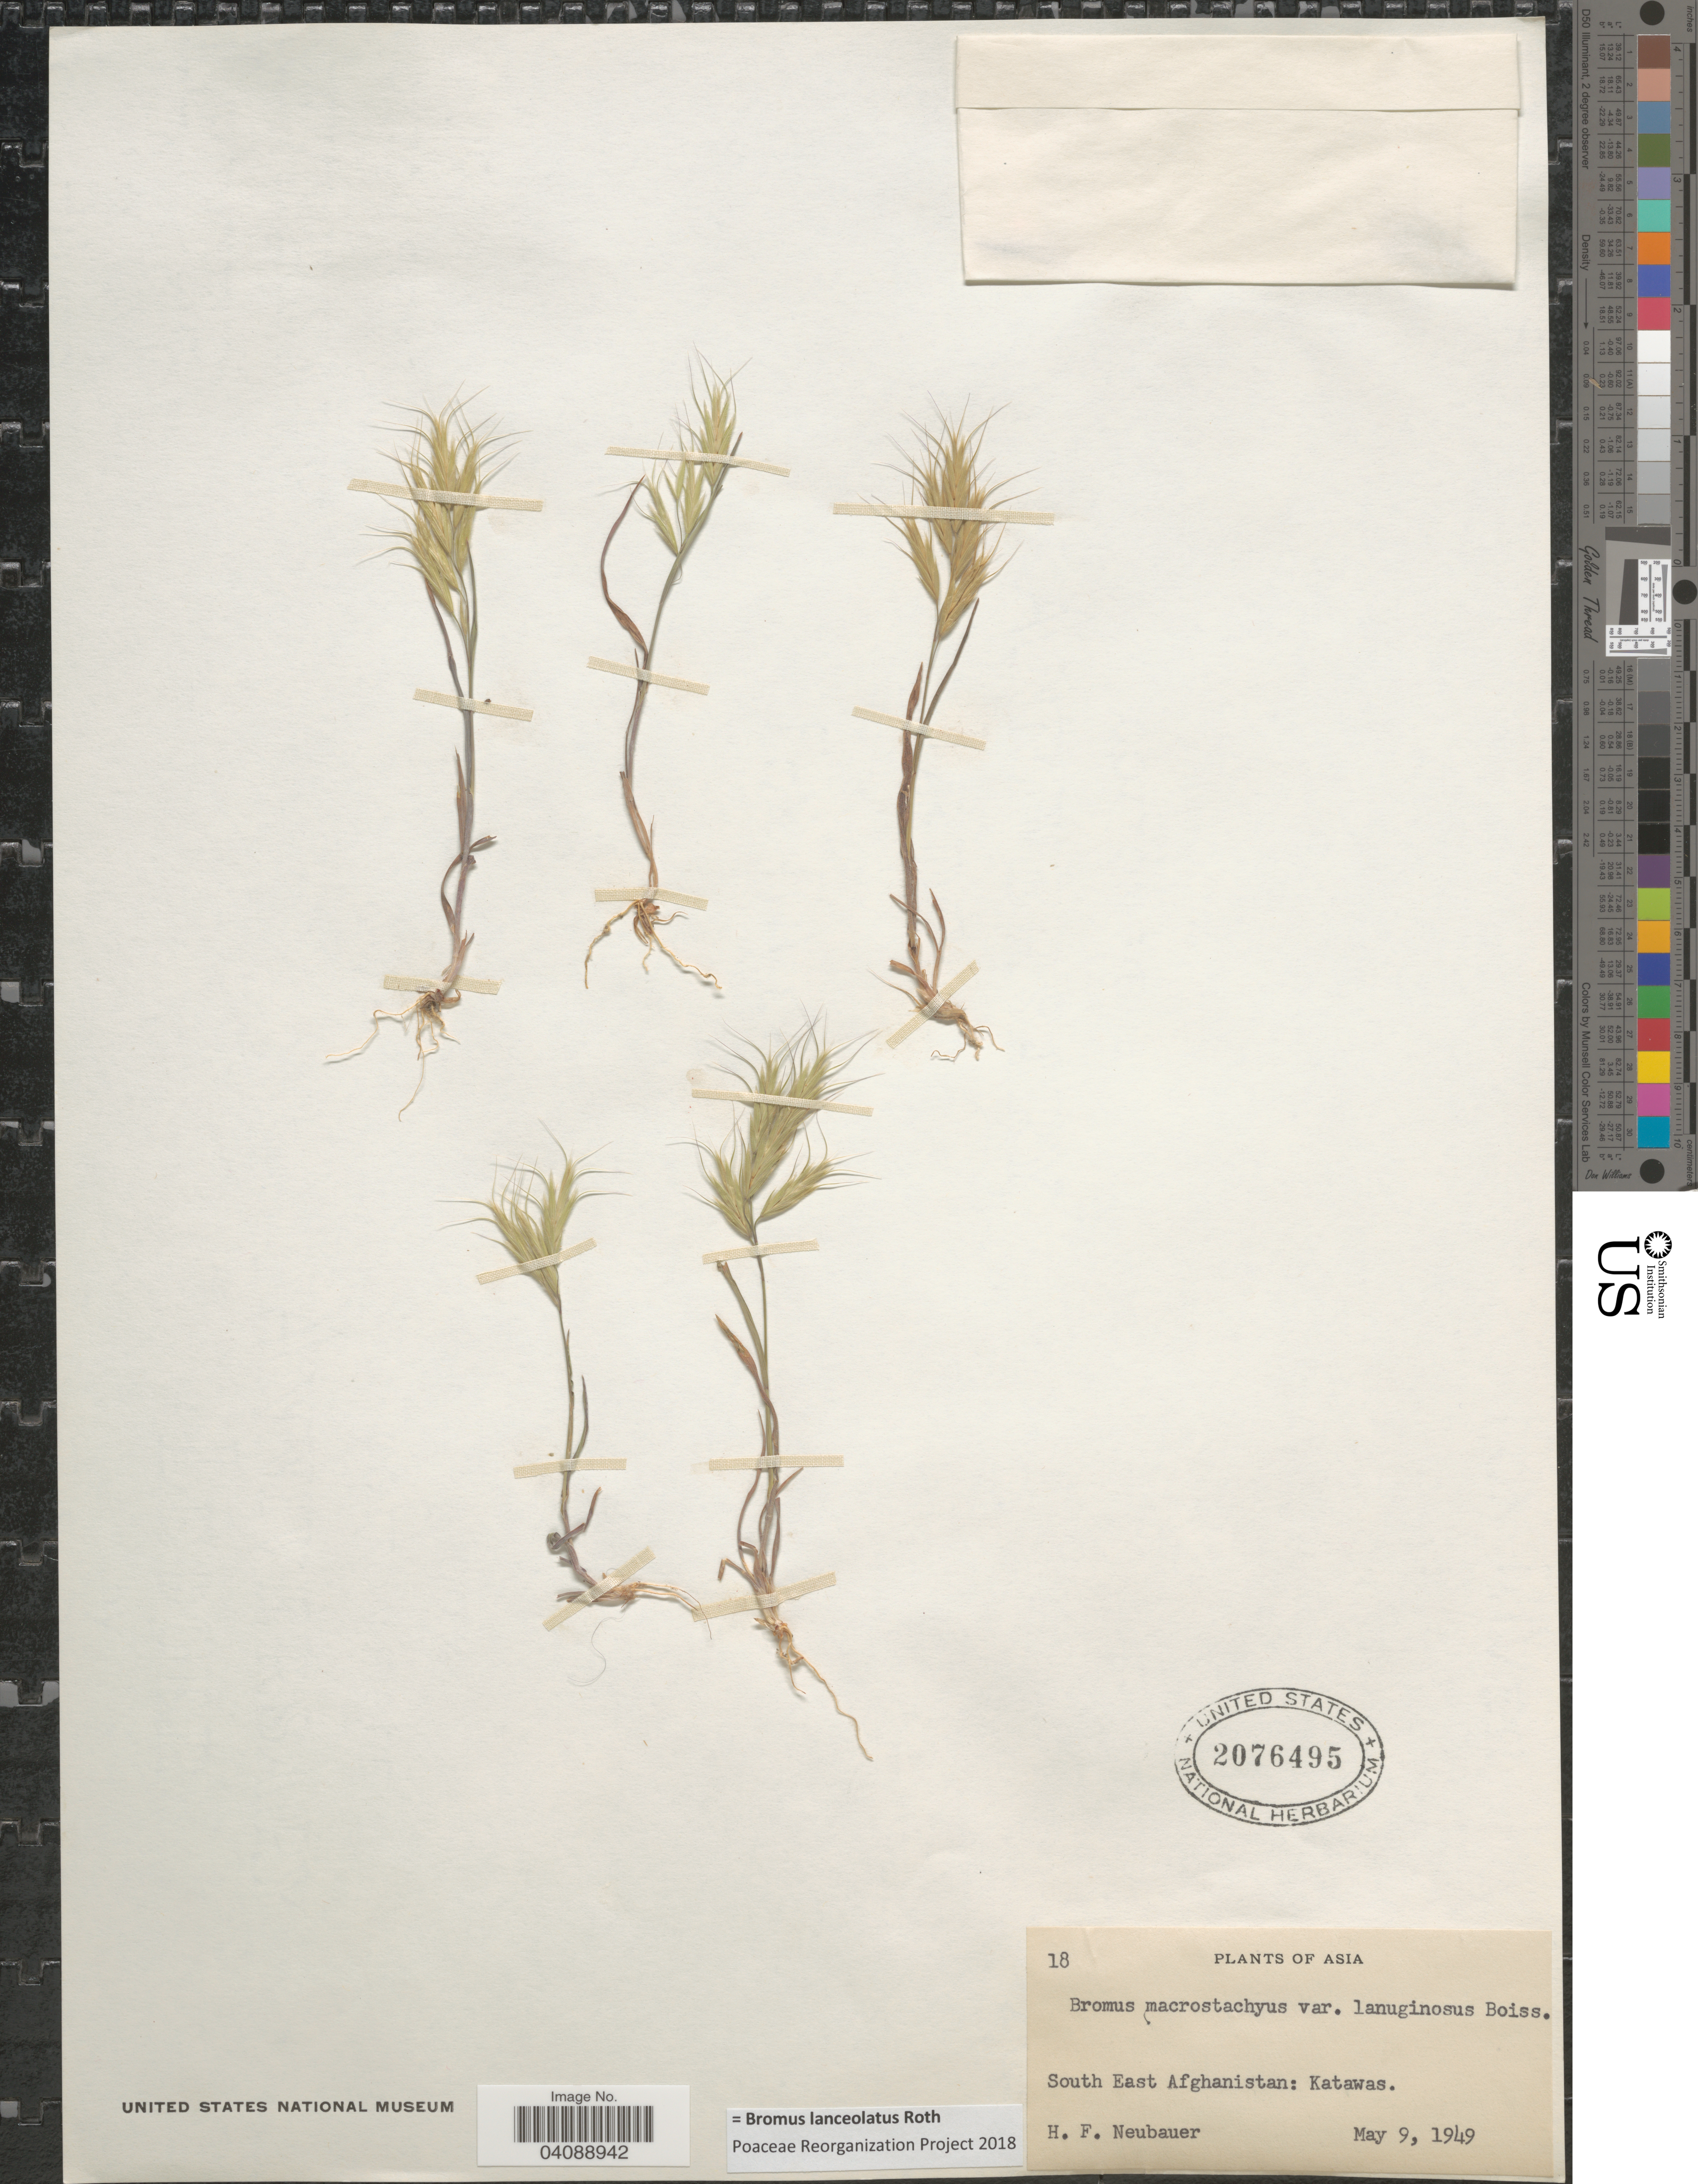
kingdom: Plantae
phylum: Tracheophyta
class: Liliopsida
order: Poales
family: Poaceae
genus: Bromus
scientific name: Bromus lanceolatus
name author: Roth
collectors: H. Neubauer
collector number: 18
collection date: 1949-05-09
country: Afghanistan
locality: South East Afghanistan: Katawas.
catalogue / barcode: US 2076495